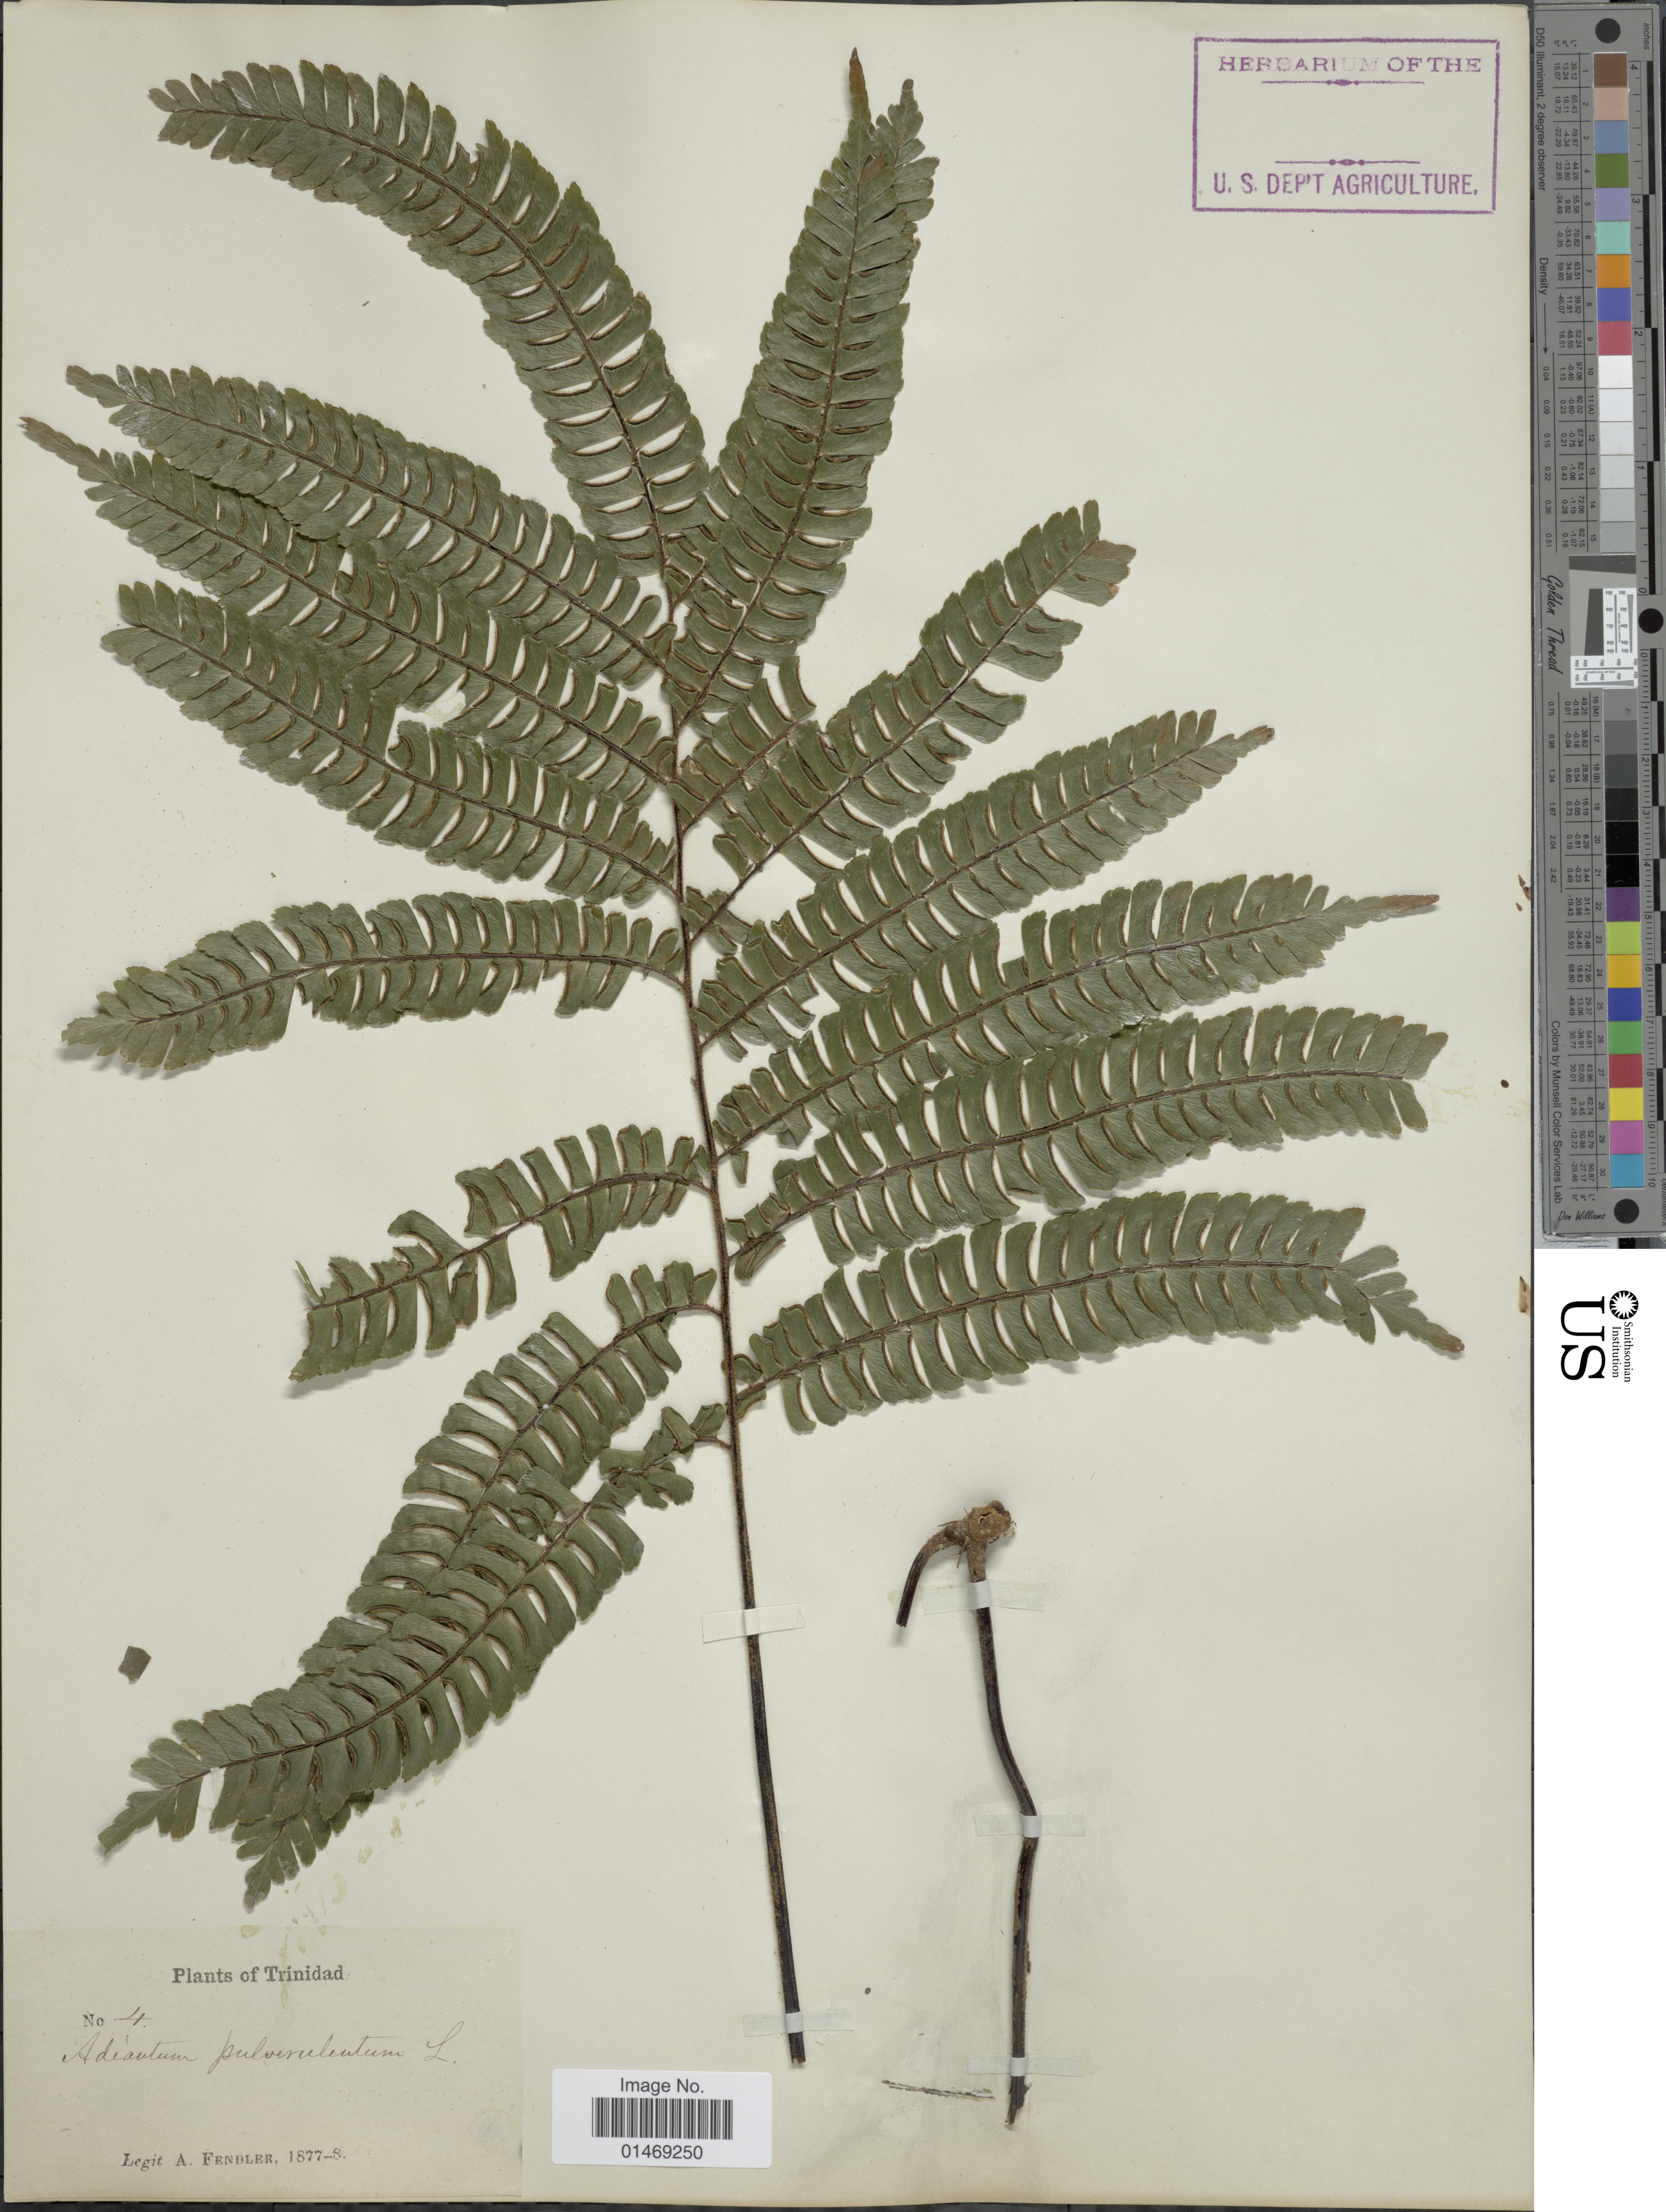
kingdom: Plantae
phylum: Tracheophyta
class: Polypodiopsida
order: Polypodiales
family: Pteridaceae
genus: Adiantum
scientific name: Adiantum pulverulentum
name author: L.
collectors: A. Fendler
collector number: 4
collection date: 1877/1878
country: Trinidad and Tobago